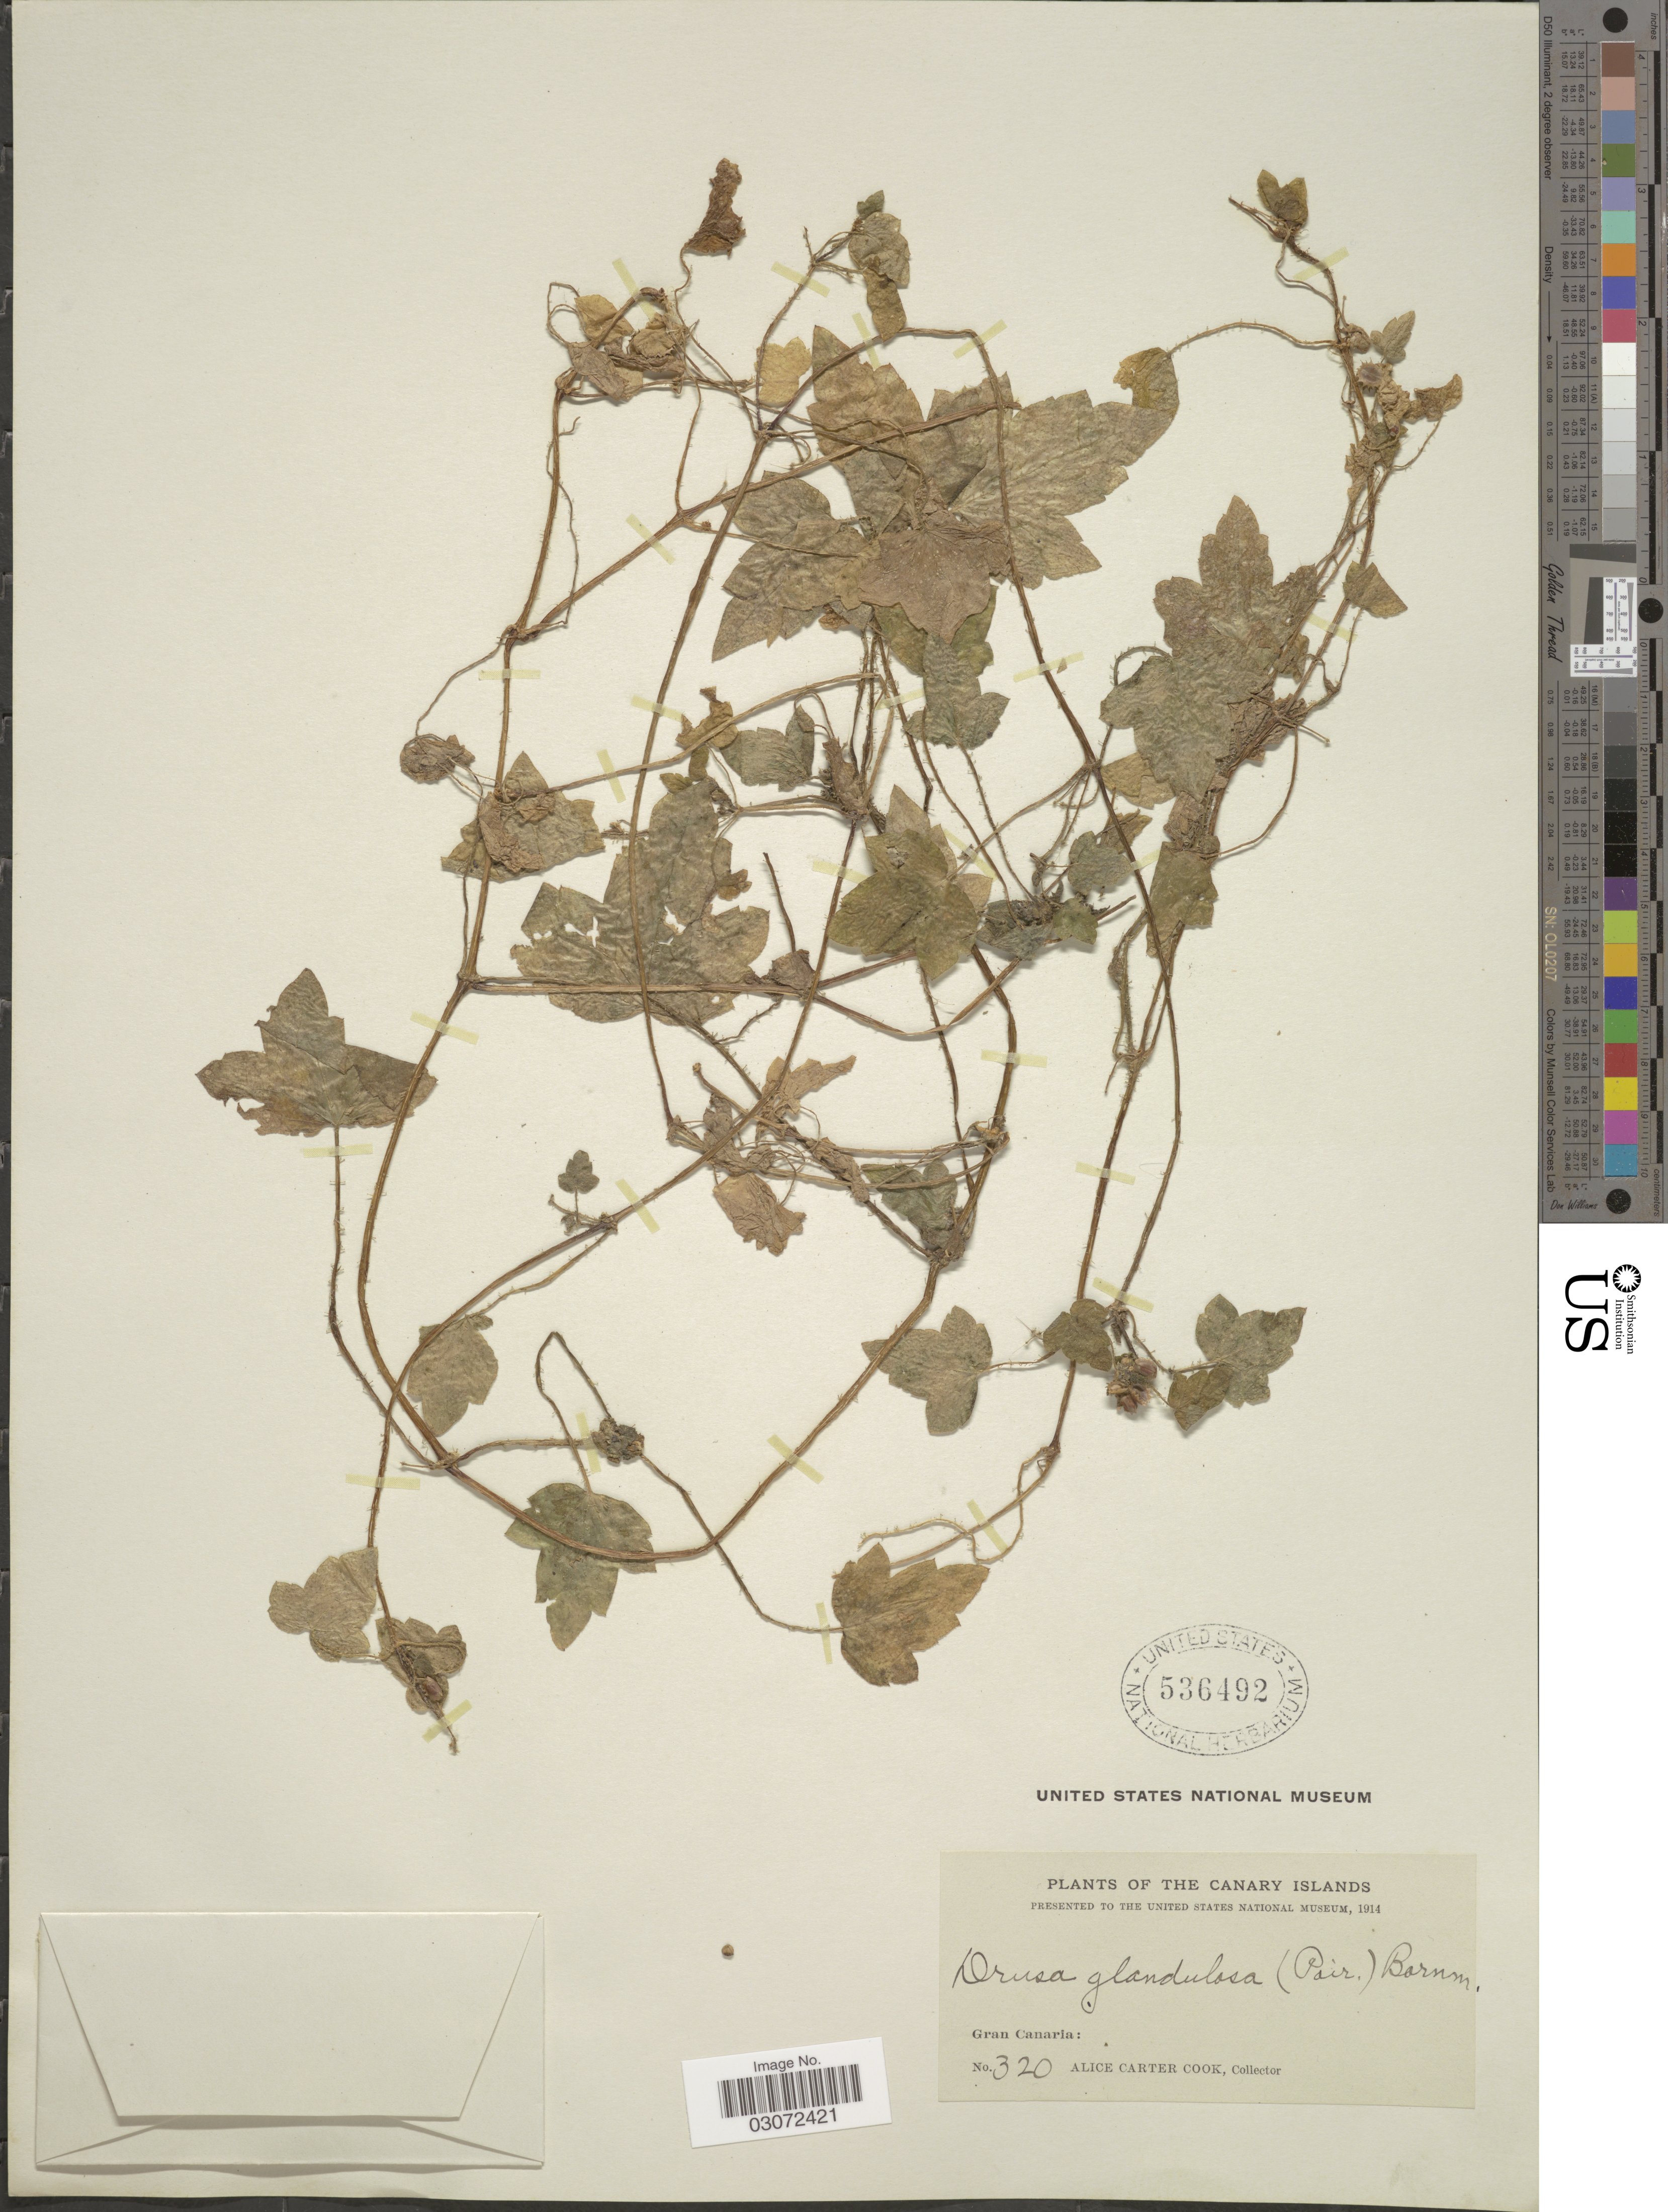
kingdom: Plantae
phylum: Tracheophyta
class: Magnoliopsida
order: Apiales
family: Apiaceae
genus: Drusa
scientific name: Drusa glandulosa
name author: (Poir.) H. Wolff ex Engl.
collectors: Alice C. Cook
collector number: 320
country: Spain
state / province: Canarias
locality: The Canary Islands, Gran Canaria.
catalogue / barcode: US 536492